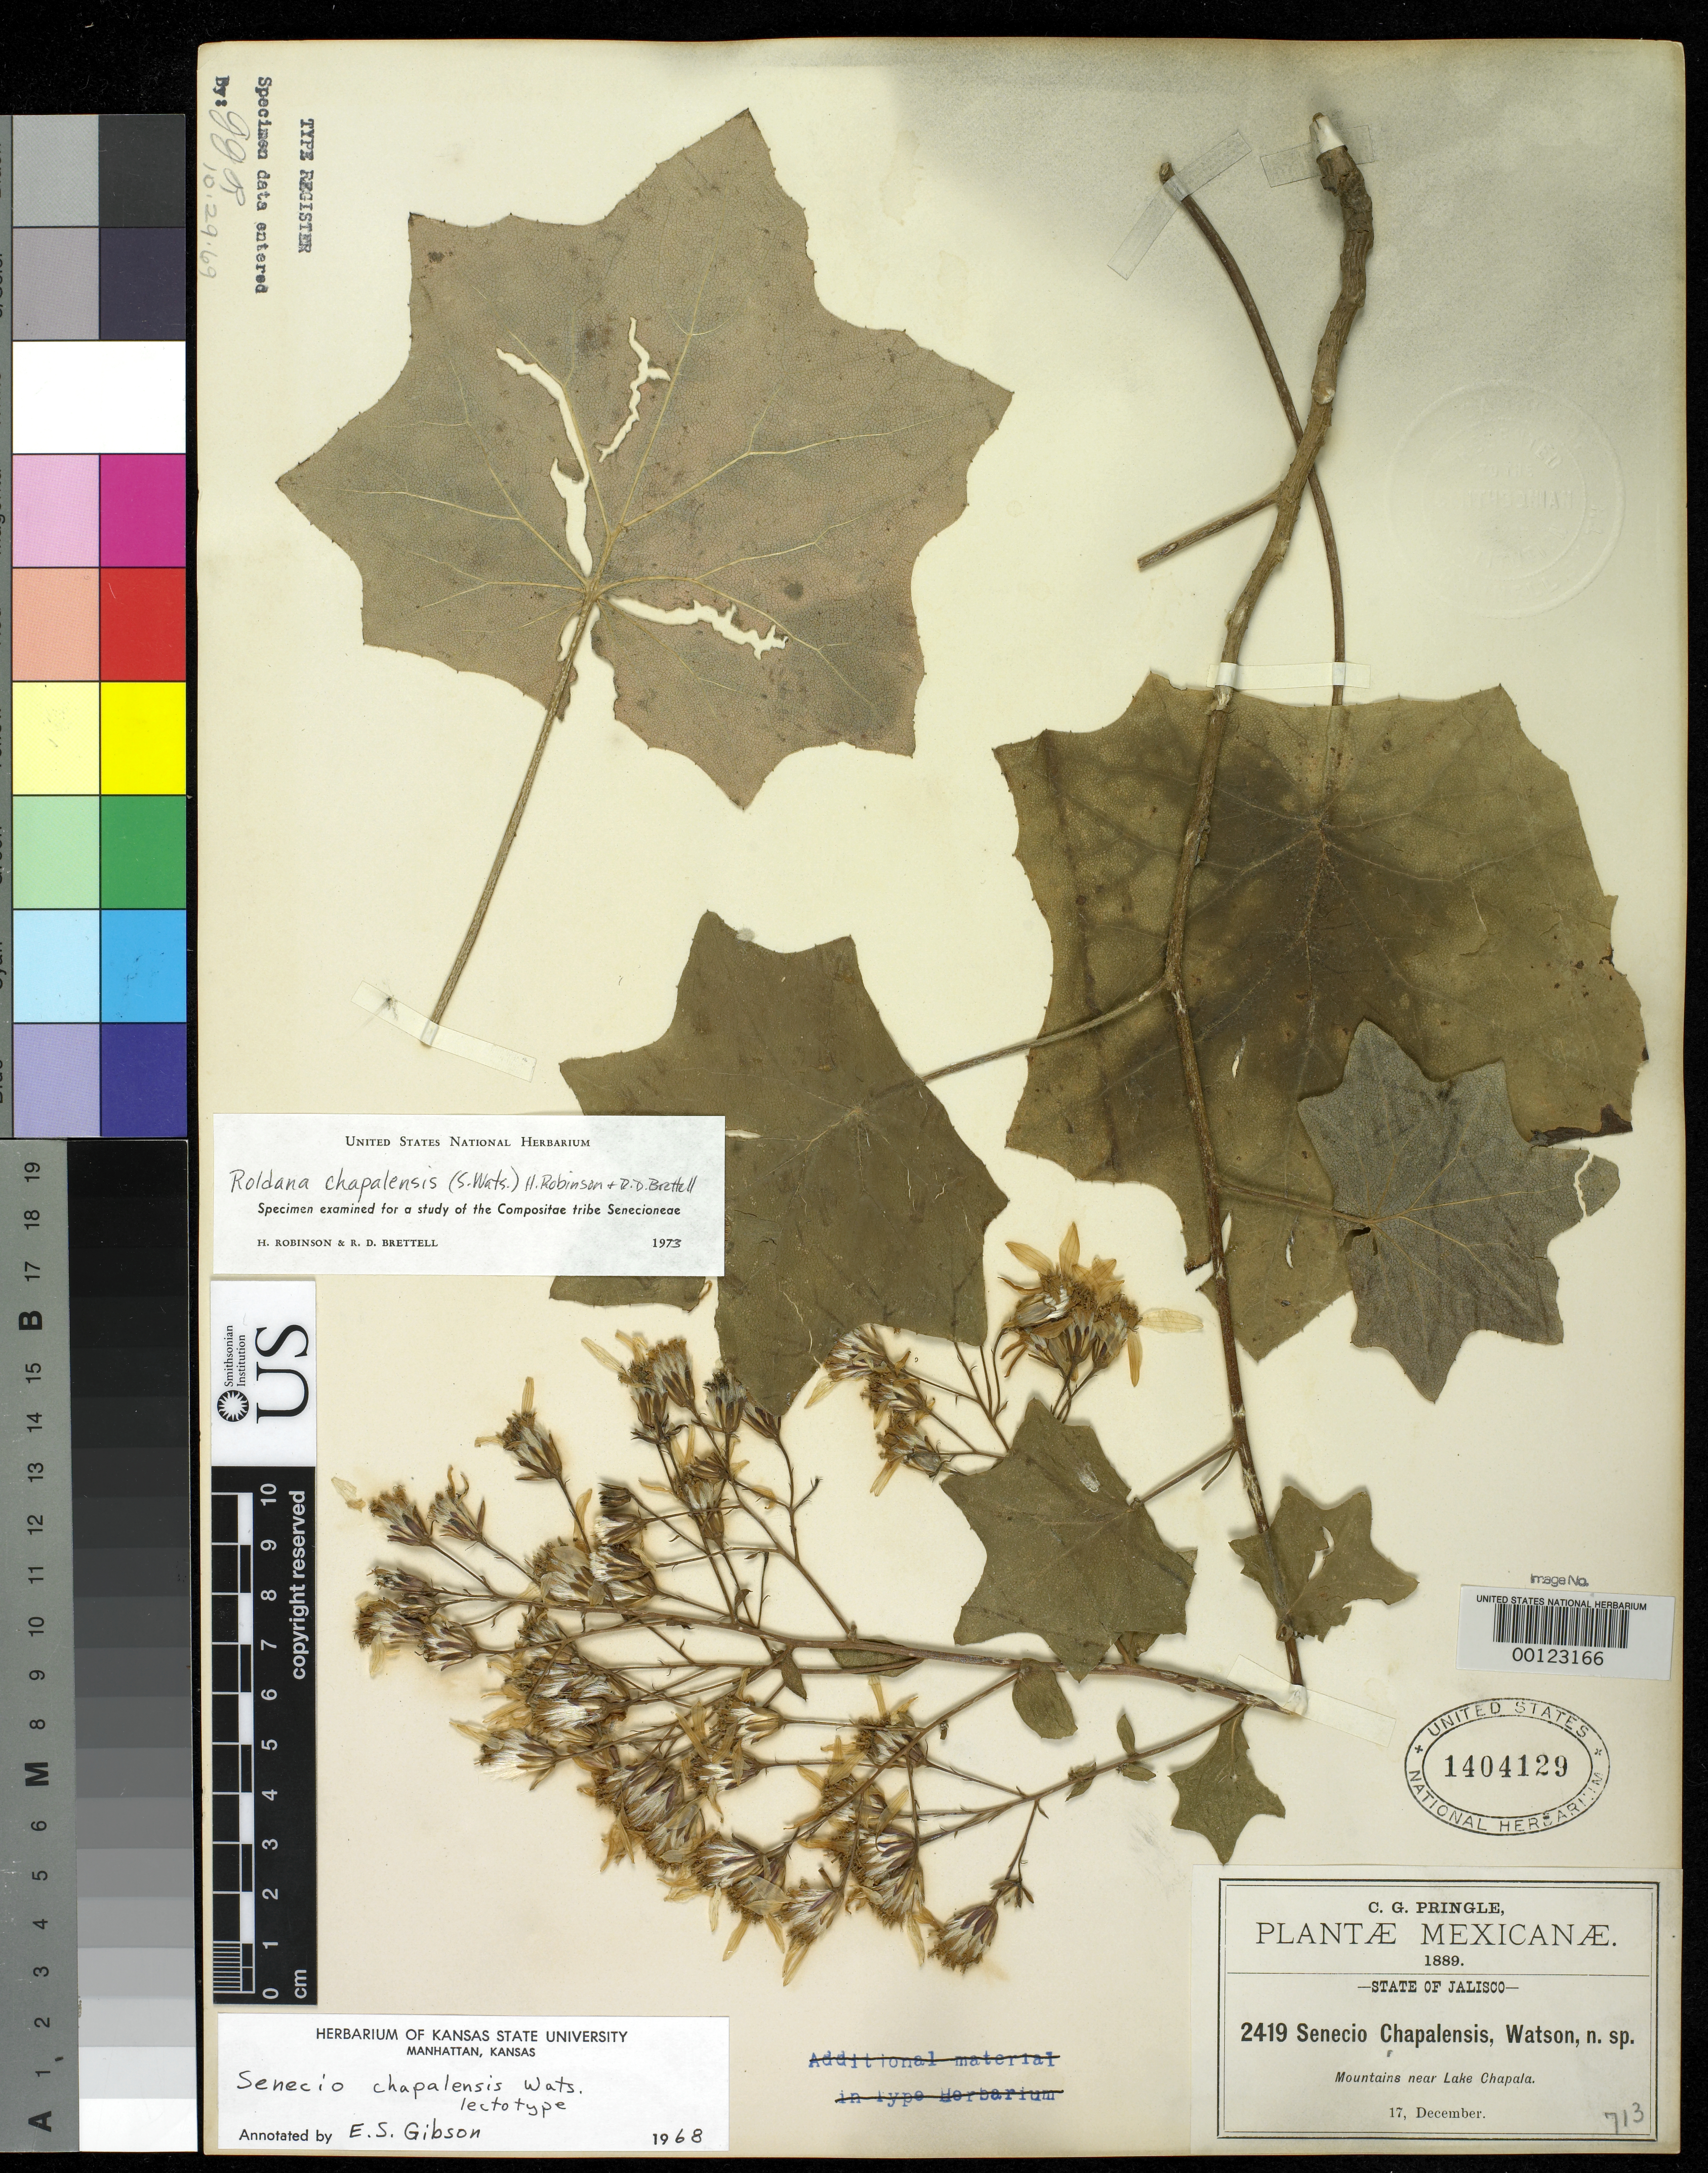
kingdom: Plantae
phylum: Tracheophyta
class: Magnoliopsida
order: Asterales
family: Asteraceae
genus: Senecio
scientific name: Senecio chapalensis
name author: S. Watson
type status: Isotype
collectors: C. G. Pringle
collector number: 2419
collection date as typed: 17 Dec 1889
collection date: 1889-12-17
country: Mexico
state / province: Jalisco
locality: Lake Chapala.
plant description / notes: Annotated by E.S. Gibson (1968) as "lectotype", apparently never published (and lectotypification probably unnecessary). Protologue cites "December, 1888" but HUH online records indicate a single sheet (recorded as "probable holotype") with collection date of Dec. 1889.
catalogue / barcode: US 1404129